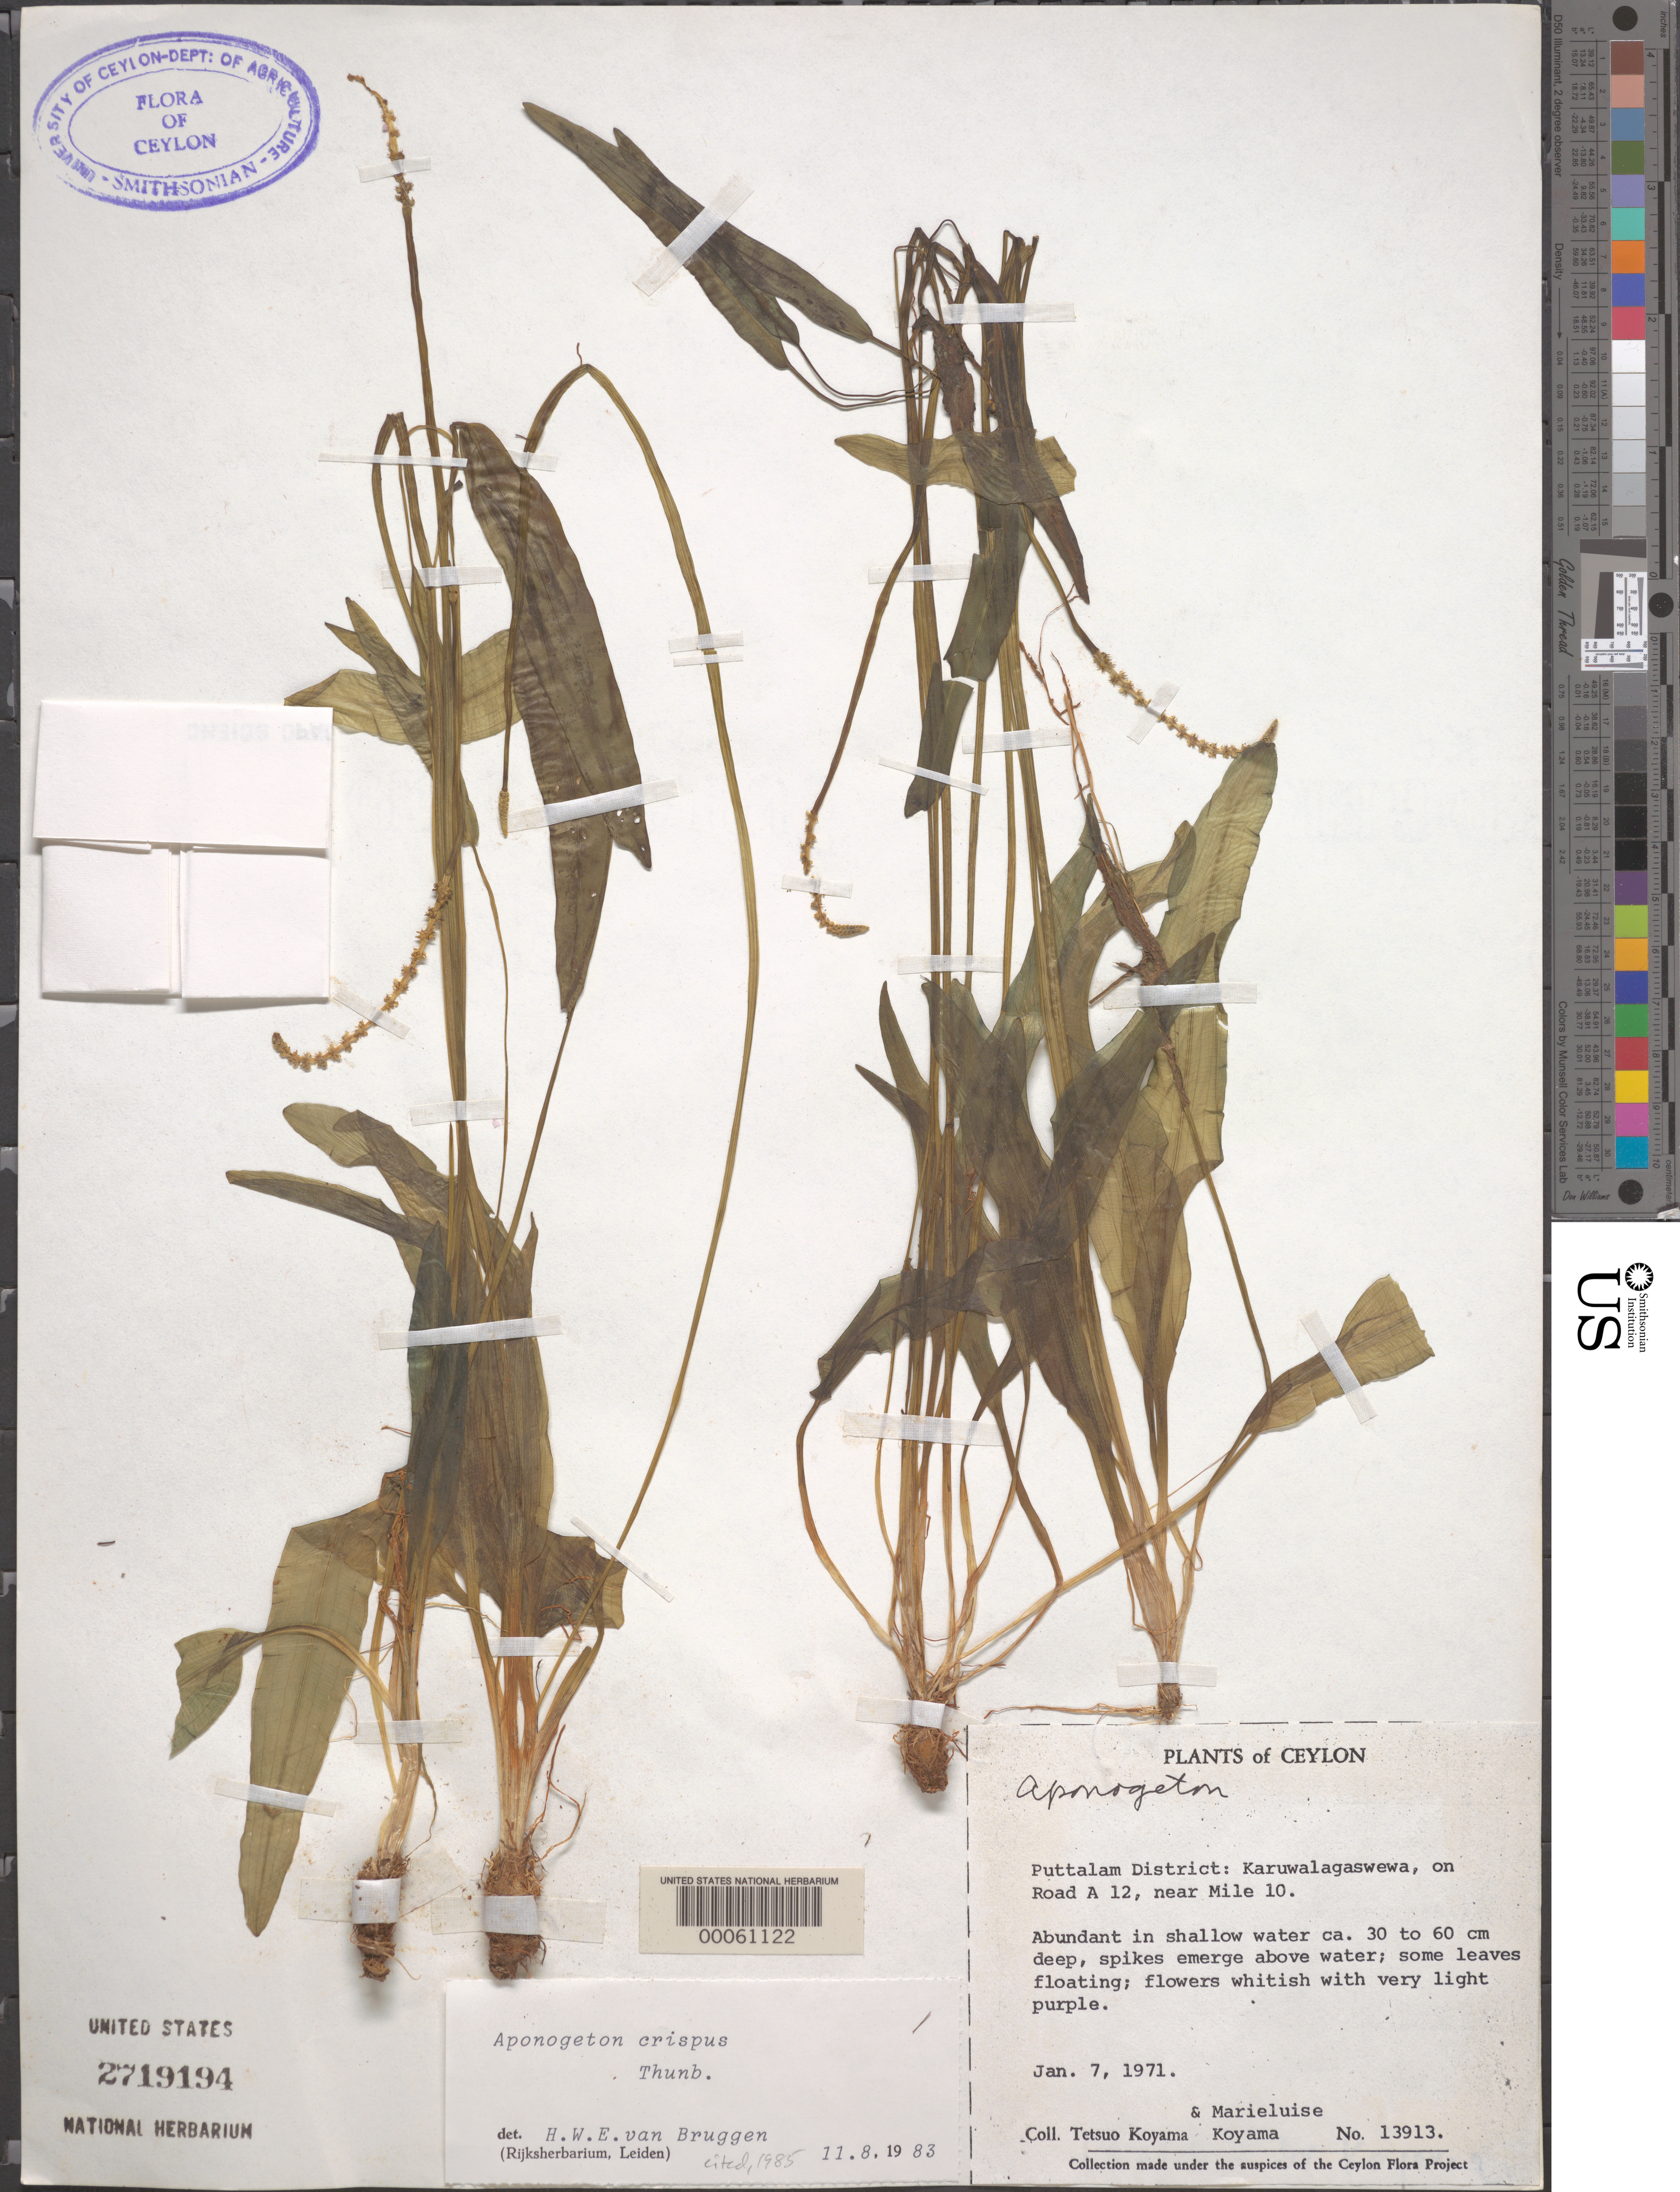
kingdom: Plantae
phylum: Tracheophyta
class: Liliopsida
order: Alismatales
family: Aponogetonaceae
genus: Aponogeton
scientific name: Aponogeton crispus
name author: Thunb.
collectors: T. Koyama & M. Koyama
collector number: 13913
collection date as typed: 07 Jan 1971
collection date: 1971-01-07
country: Sri Lanka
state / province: North Western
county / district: Puttalam Dist.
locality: Karuwalagaswewa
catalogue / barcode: US 2719194